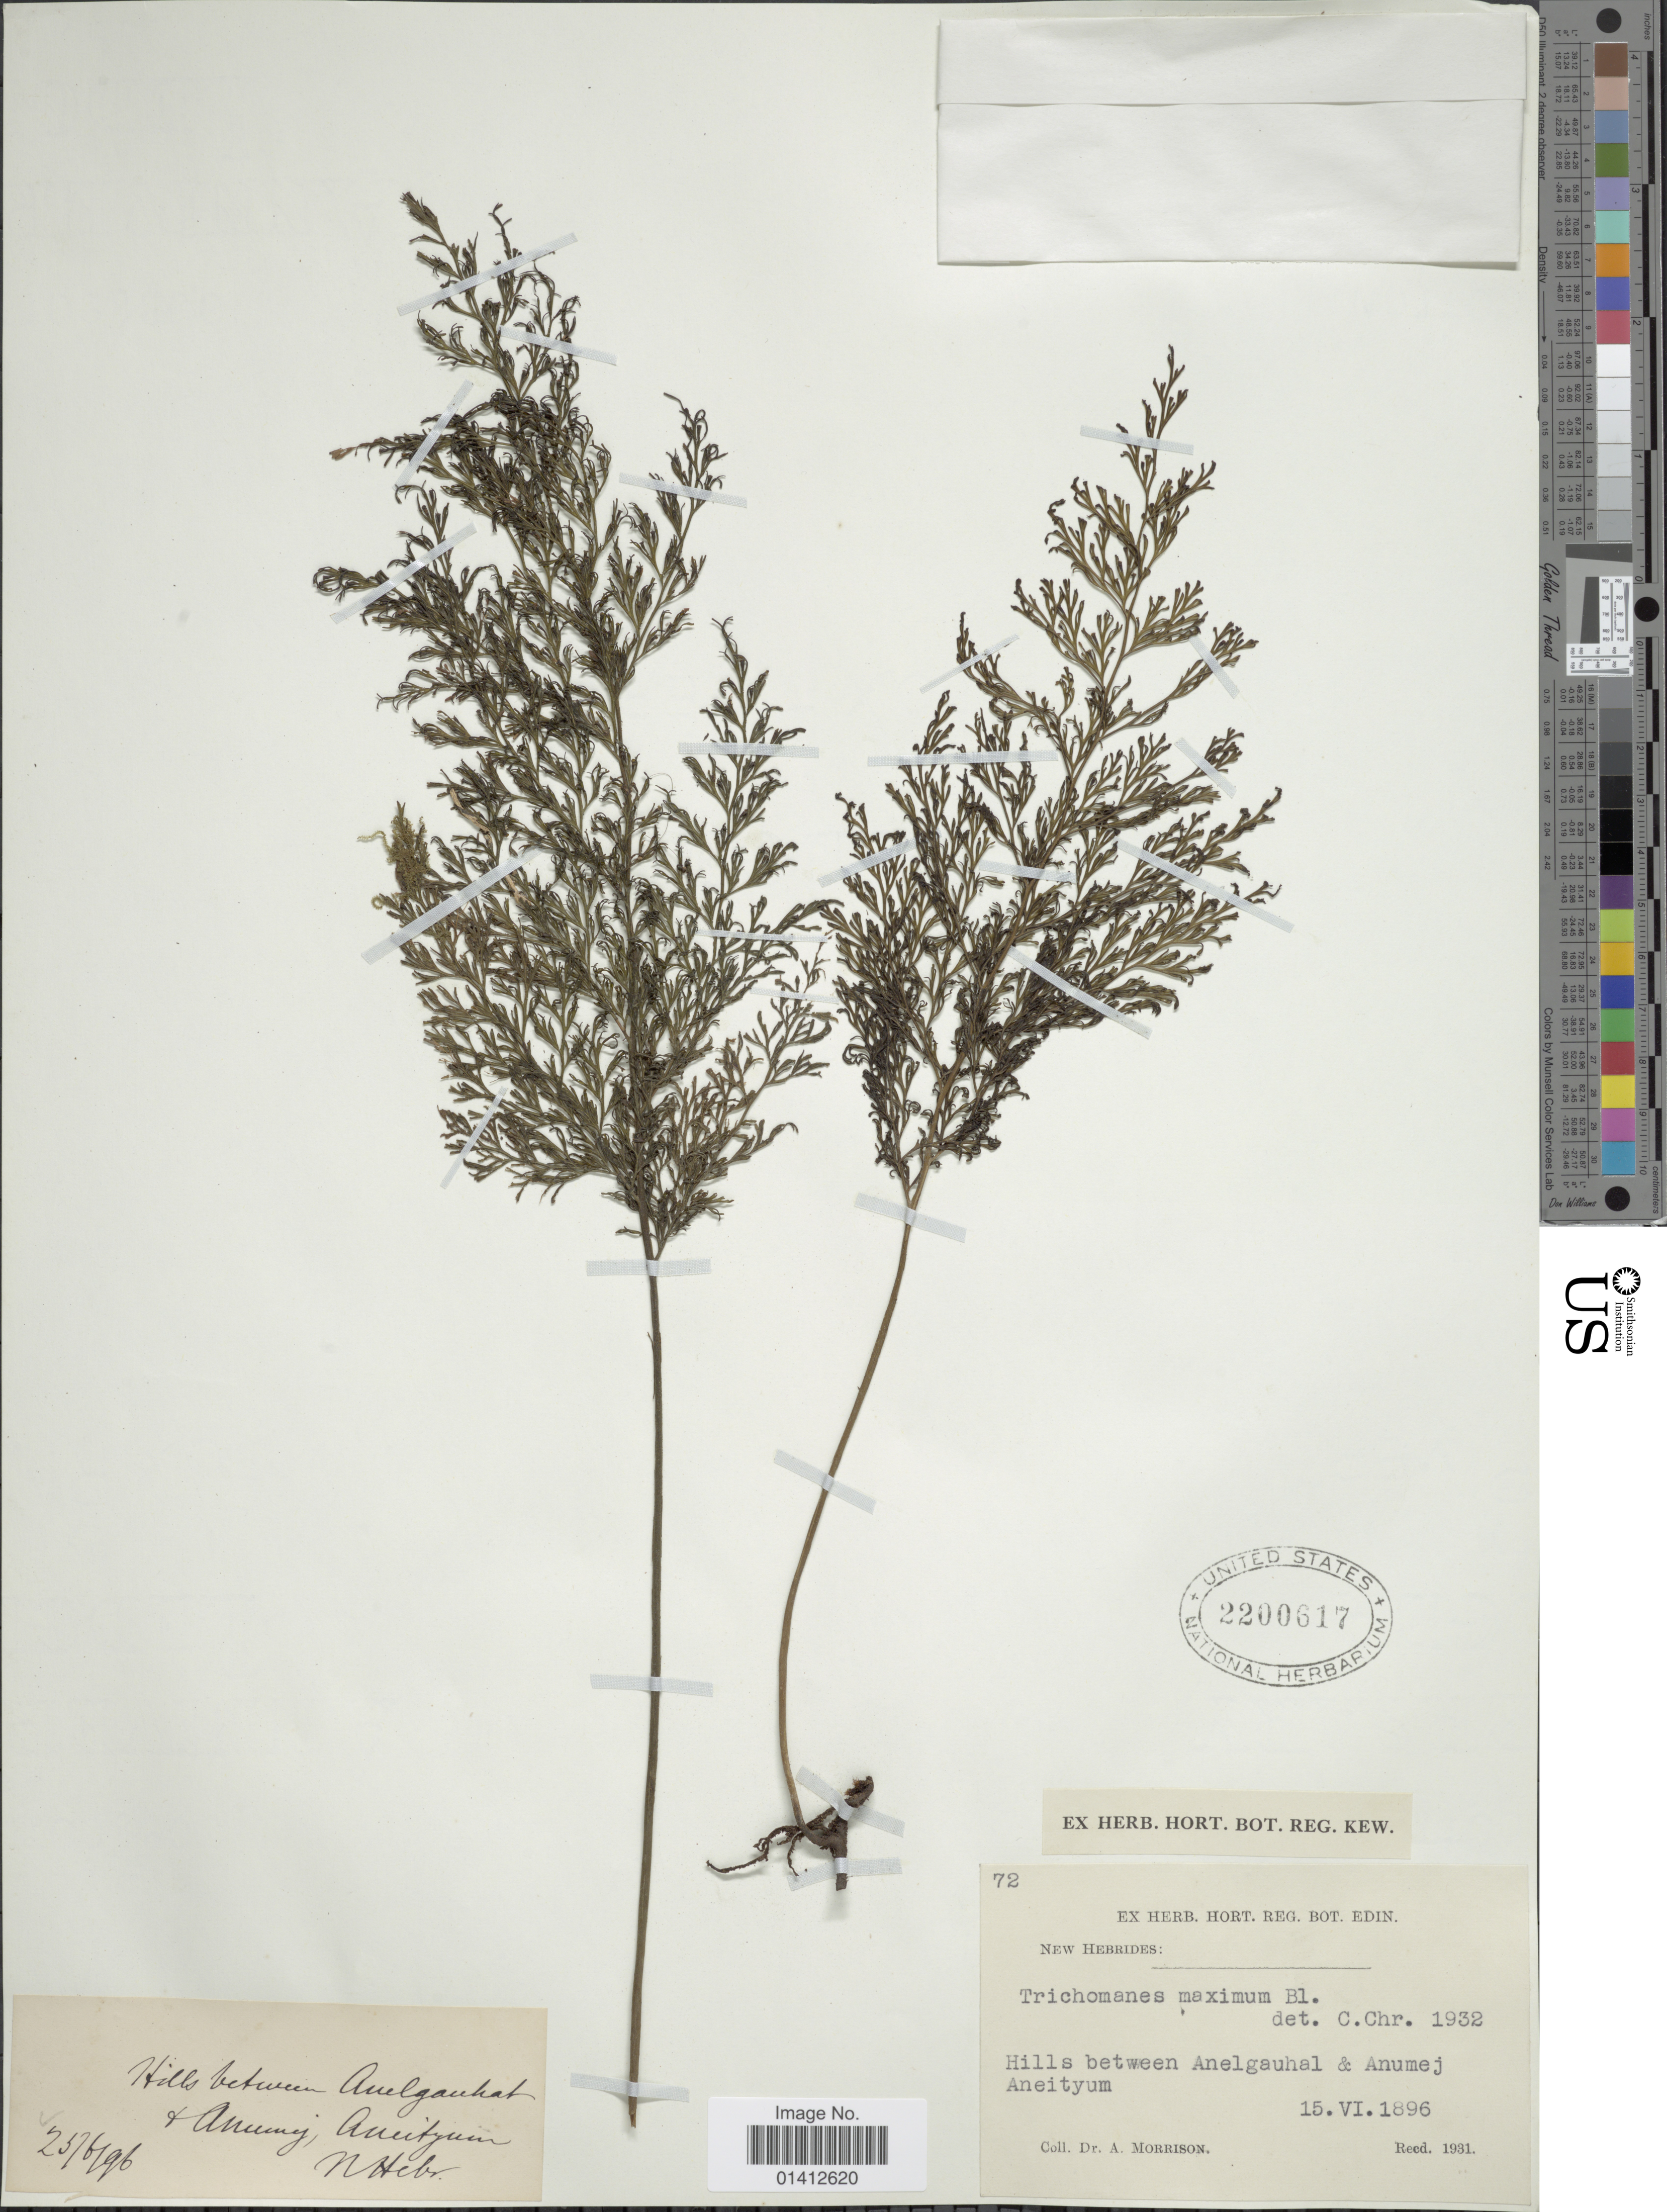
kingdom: Plantae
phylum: Tracheophyta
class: Polypodiopsida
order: Hymenophyllales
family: Hymenophyllaceae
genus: Vandenboschia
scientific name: Vandenboschia maxima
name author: (Blume) Copel.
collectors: A. Morrison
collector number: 72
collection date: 1896-06-15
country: Vanuatu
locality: New Hebrides, hills between Anelgauhal & Anumej Aneityum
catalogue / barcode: US 2200617